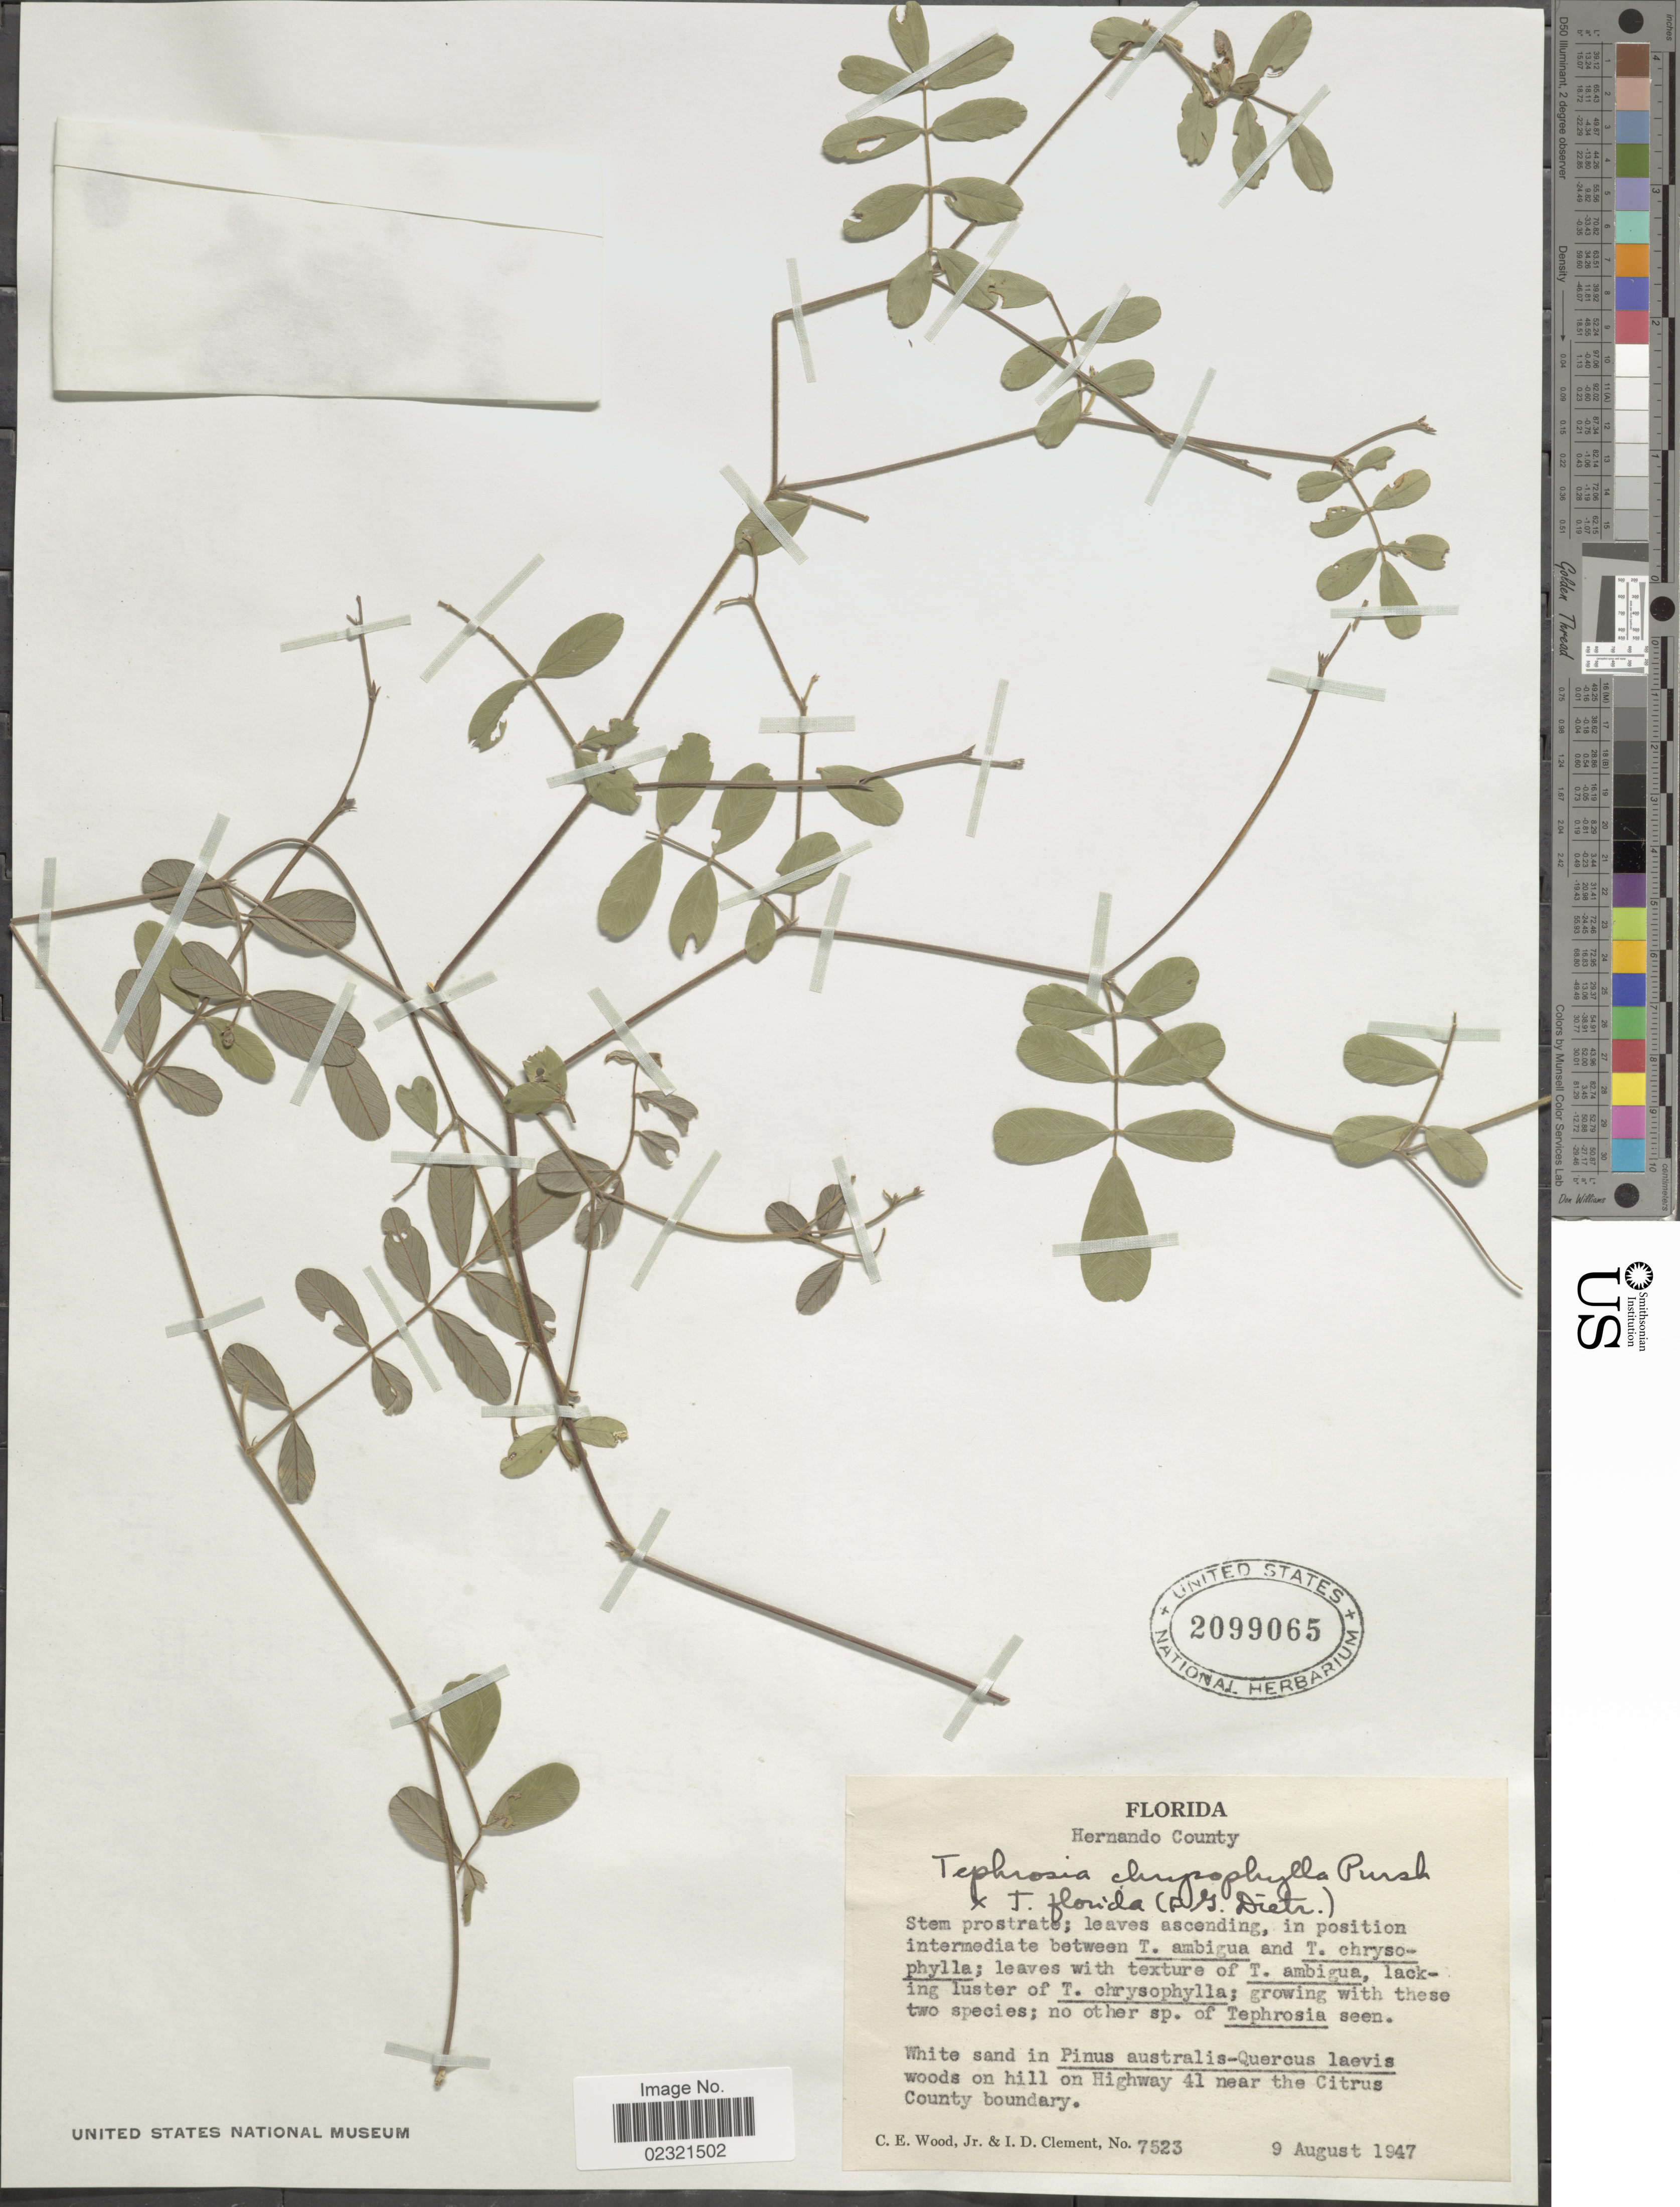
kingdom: Plantae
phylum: Tracheophyta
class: Magnoliopsida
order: Fabales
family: Fabaceae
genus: Tephrosia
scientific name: Tephrosia chrysophylla x T. florida (Dietr.) C.E. Wood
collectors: C. Wood & I. Clement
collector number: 7523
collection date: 1947-08-09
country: United States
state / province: Florida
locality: Hernando County. Woods on hill on Hughway 41 near the Citrus County boundary.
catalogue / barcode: US 2099065